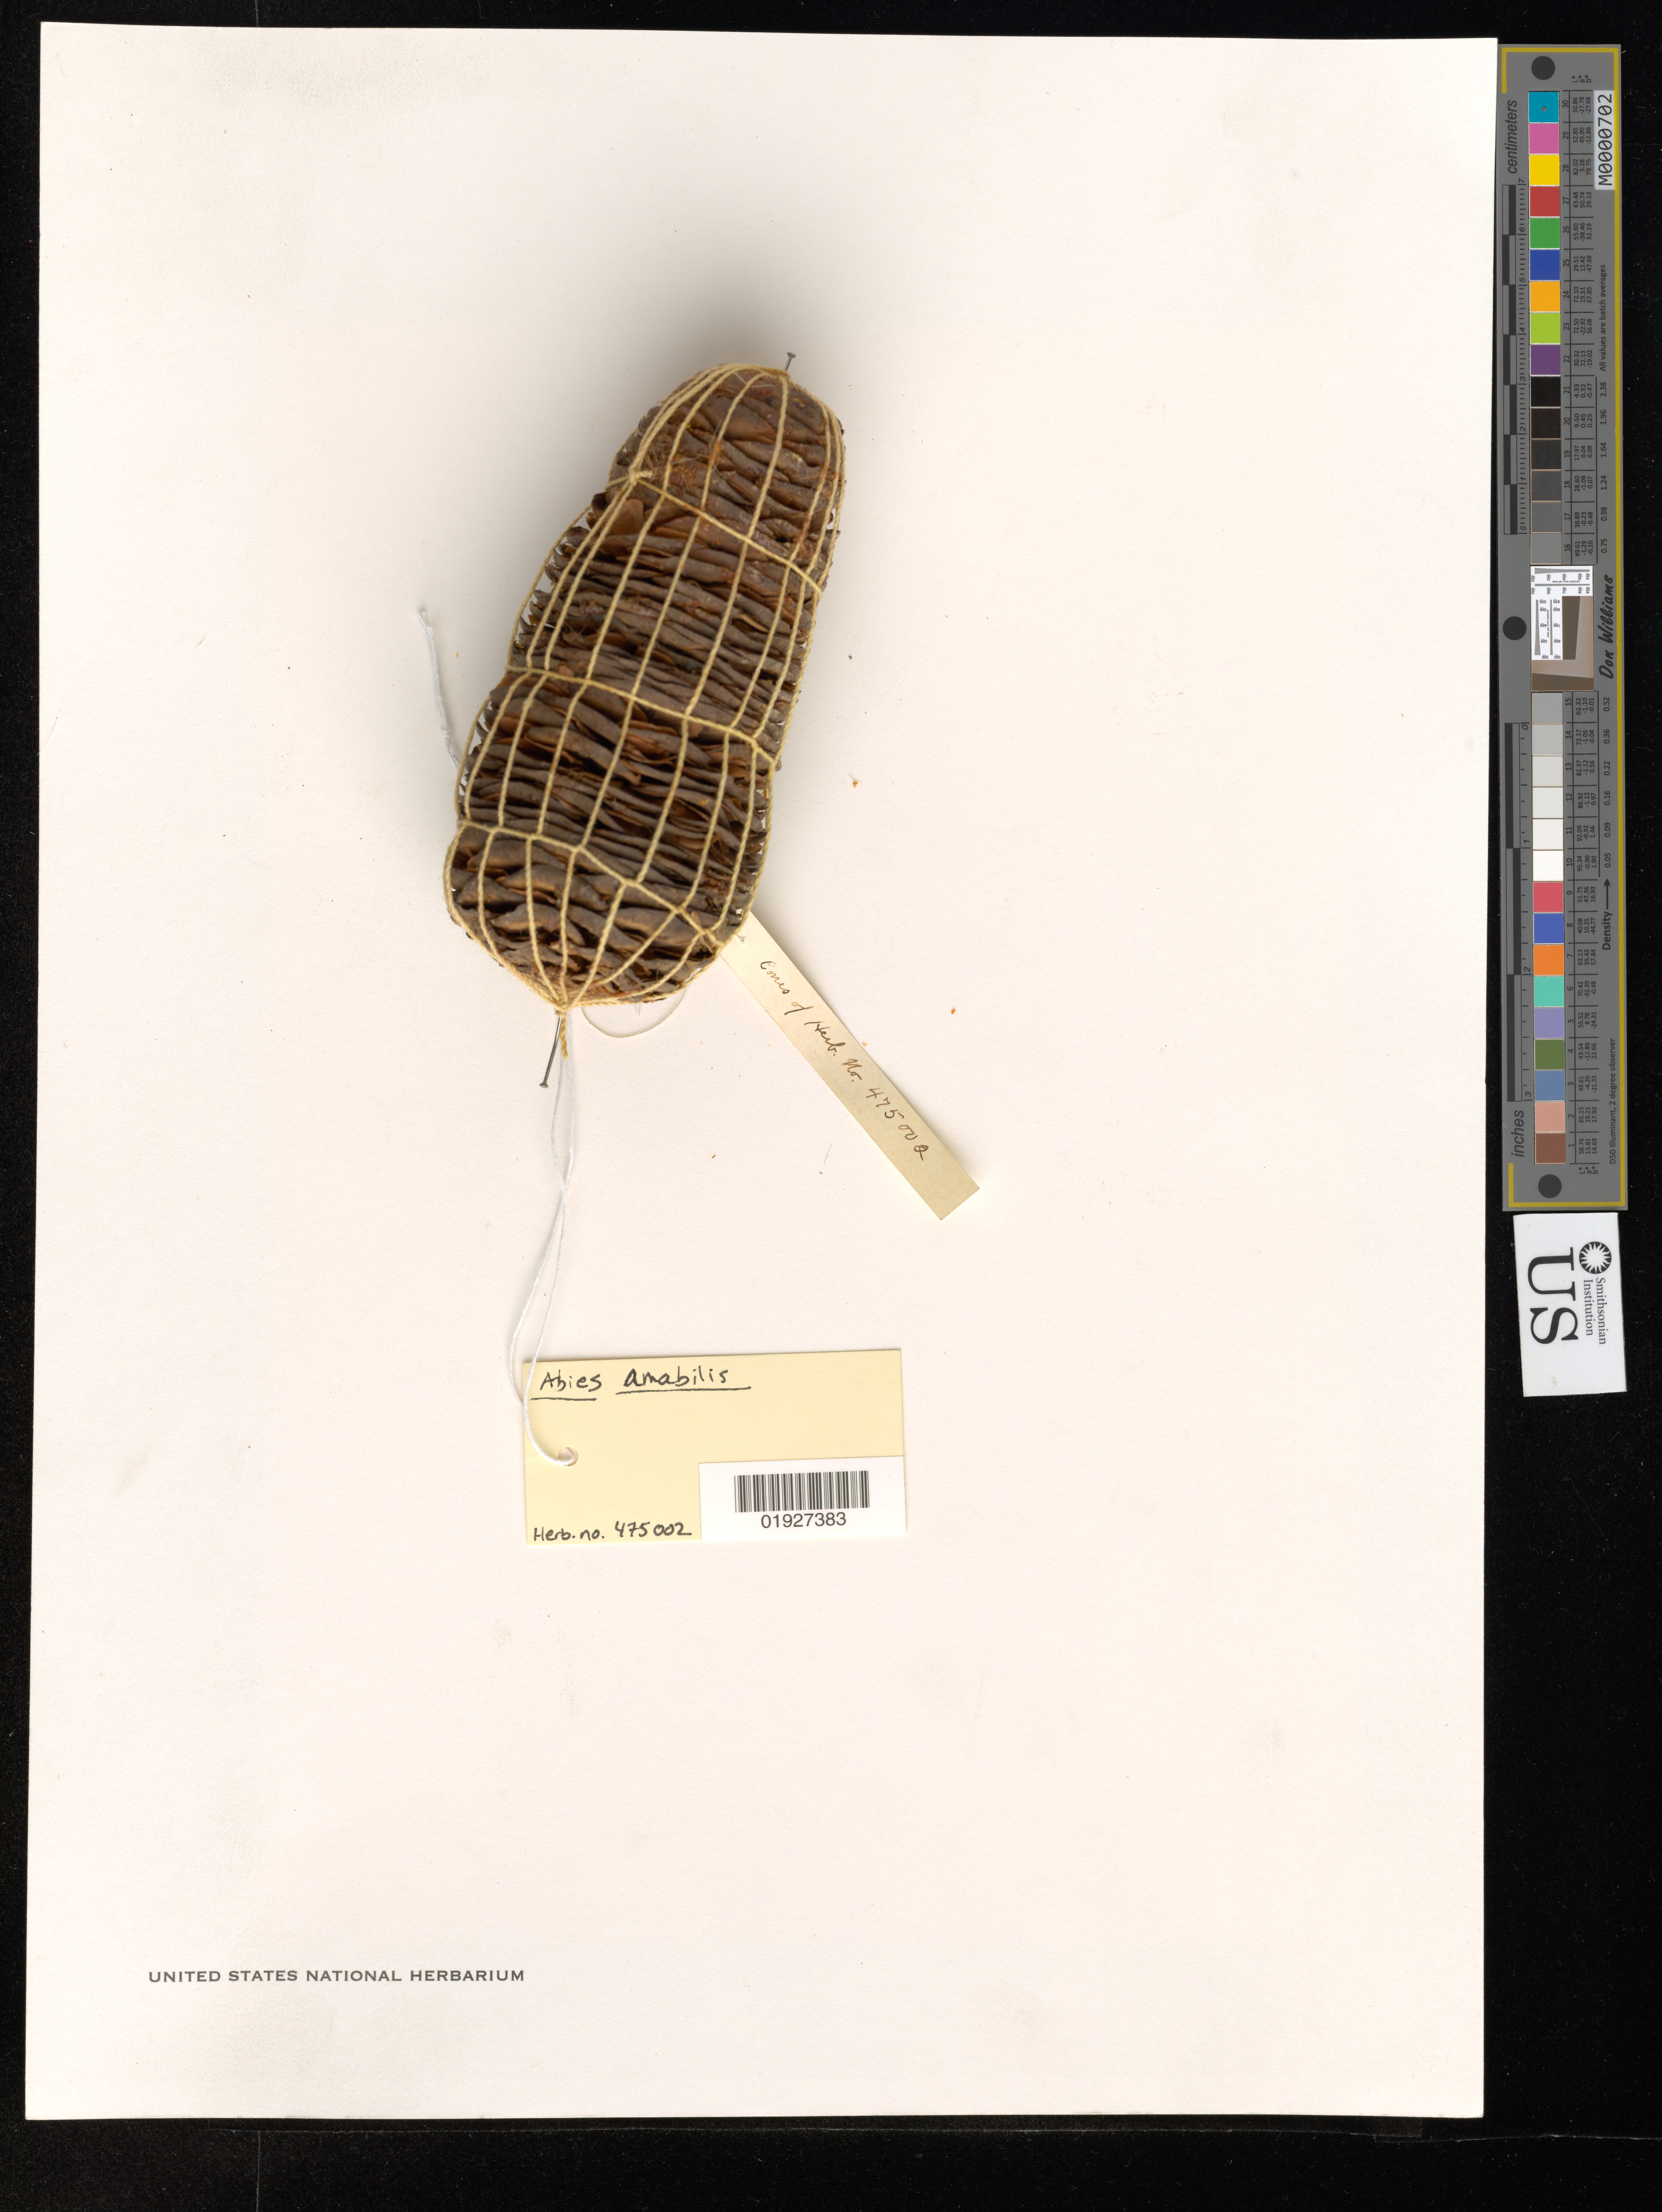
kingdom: Plantae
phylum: Tracheophyta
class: Pinopsida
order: Pinales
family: Pinaceae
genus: Abies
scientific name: Abies amabilis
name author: Douglas ex J. Forbes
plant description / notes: Herb. no. 475002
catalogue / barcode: US 475002